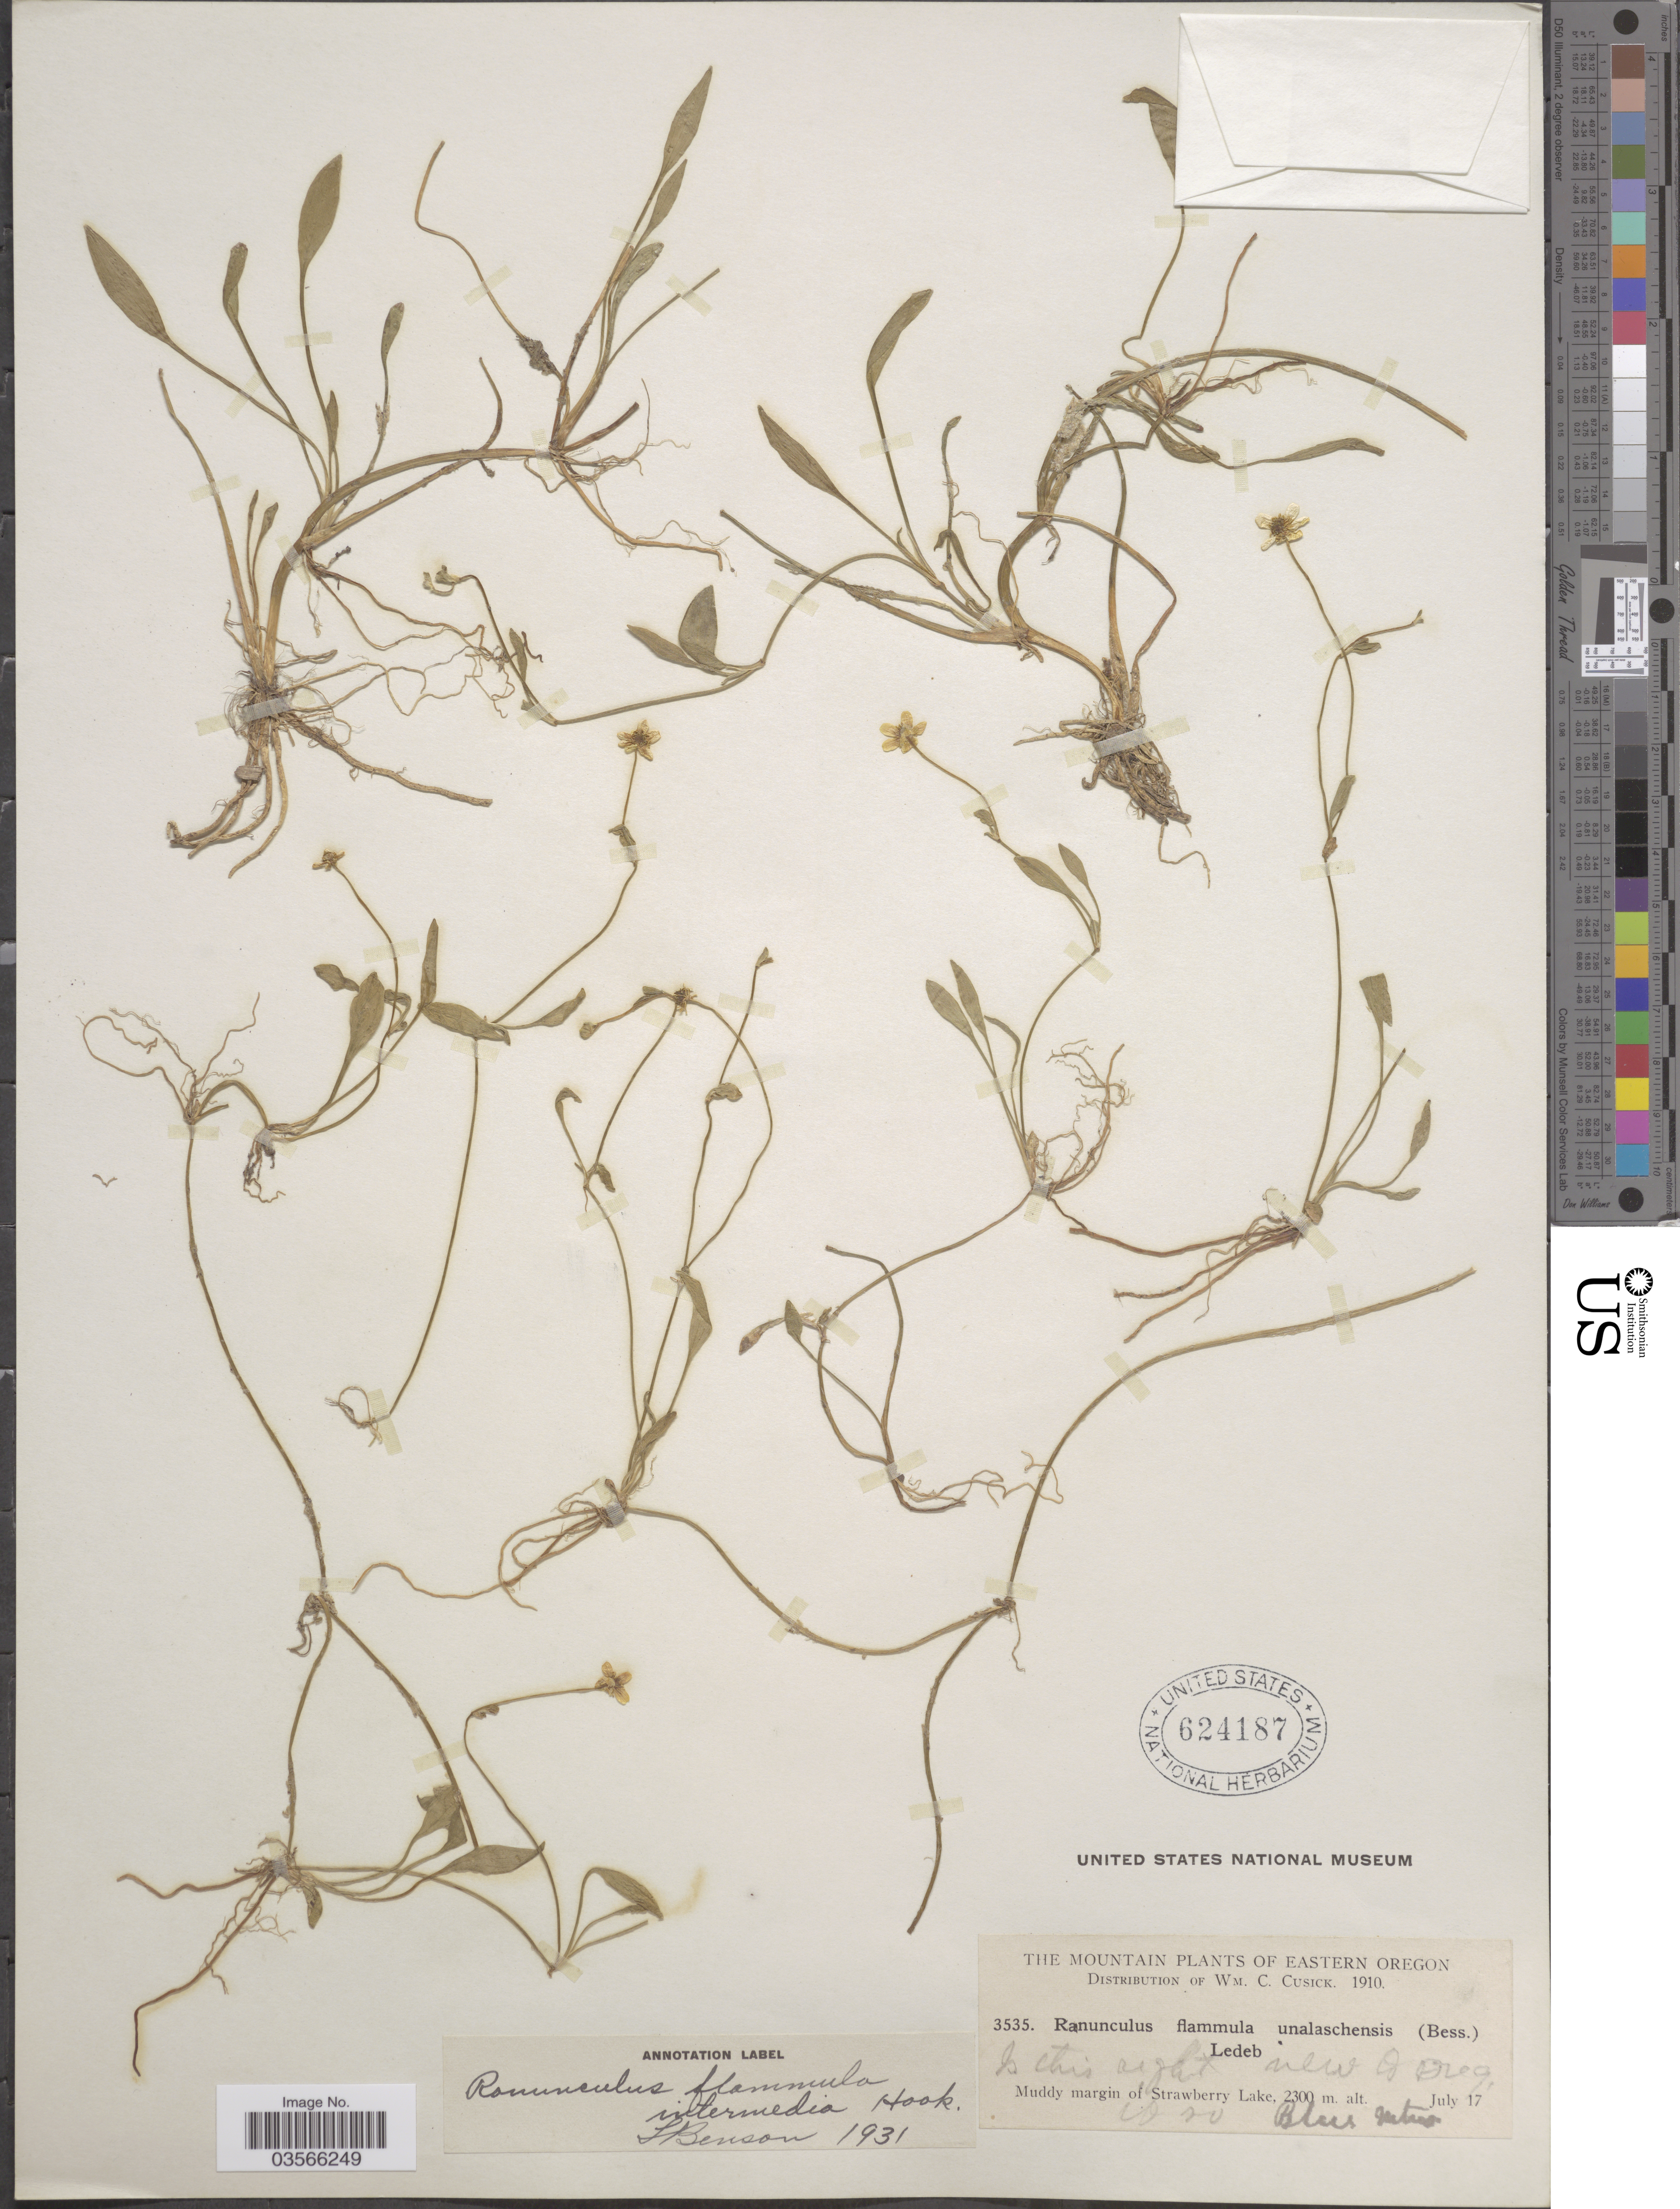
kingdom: Plantae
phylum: Tracheophyta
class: Magnoliopsida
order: Ranunculales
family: Ranunculaceae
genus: Ranunculus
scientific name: Ranunculus flammula var. ovalis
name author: (J.M. Bigelow) L.D. Benson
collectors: W. C. Cusick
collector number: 3535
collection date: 1910-07-17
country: United States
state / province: Oregon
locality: Eastern Oregon. Strawberry Lake, Blue Mtns.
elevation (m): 2300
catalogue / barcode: US 624187